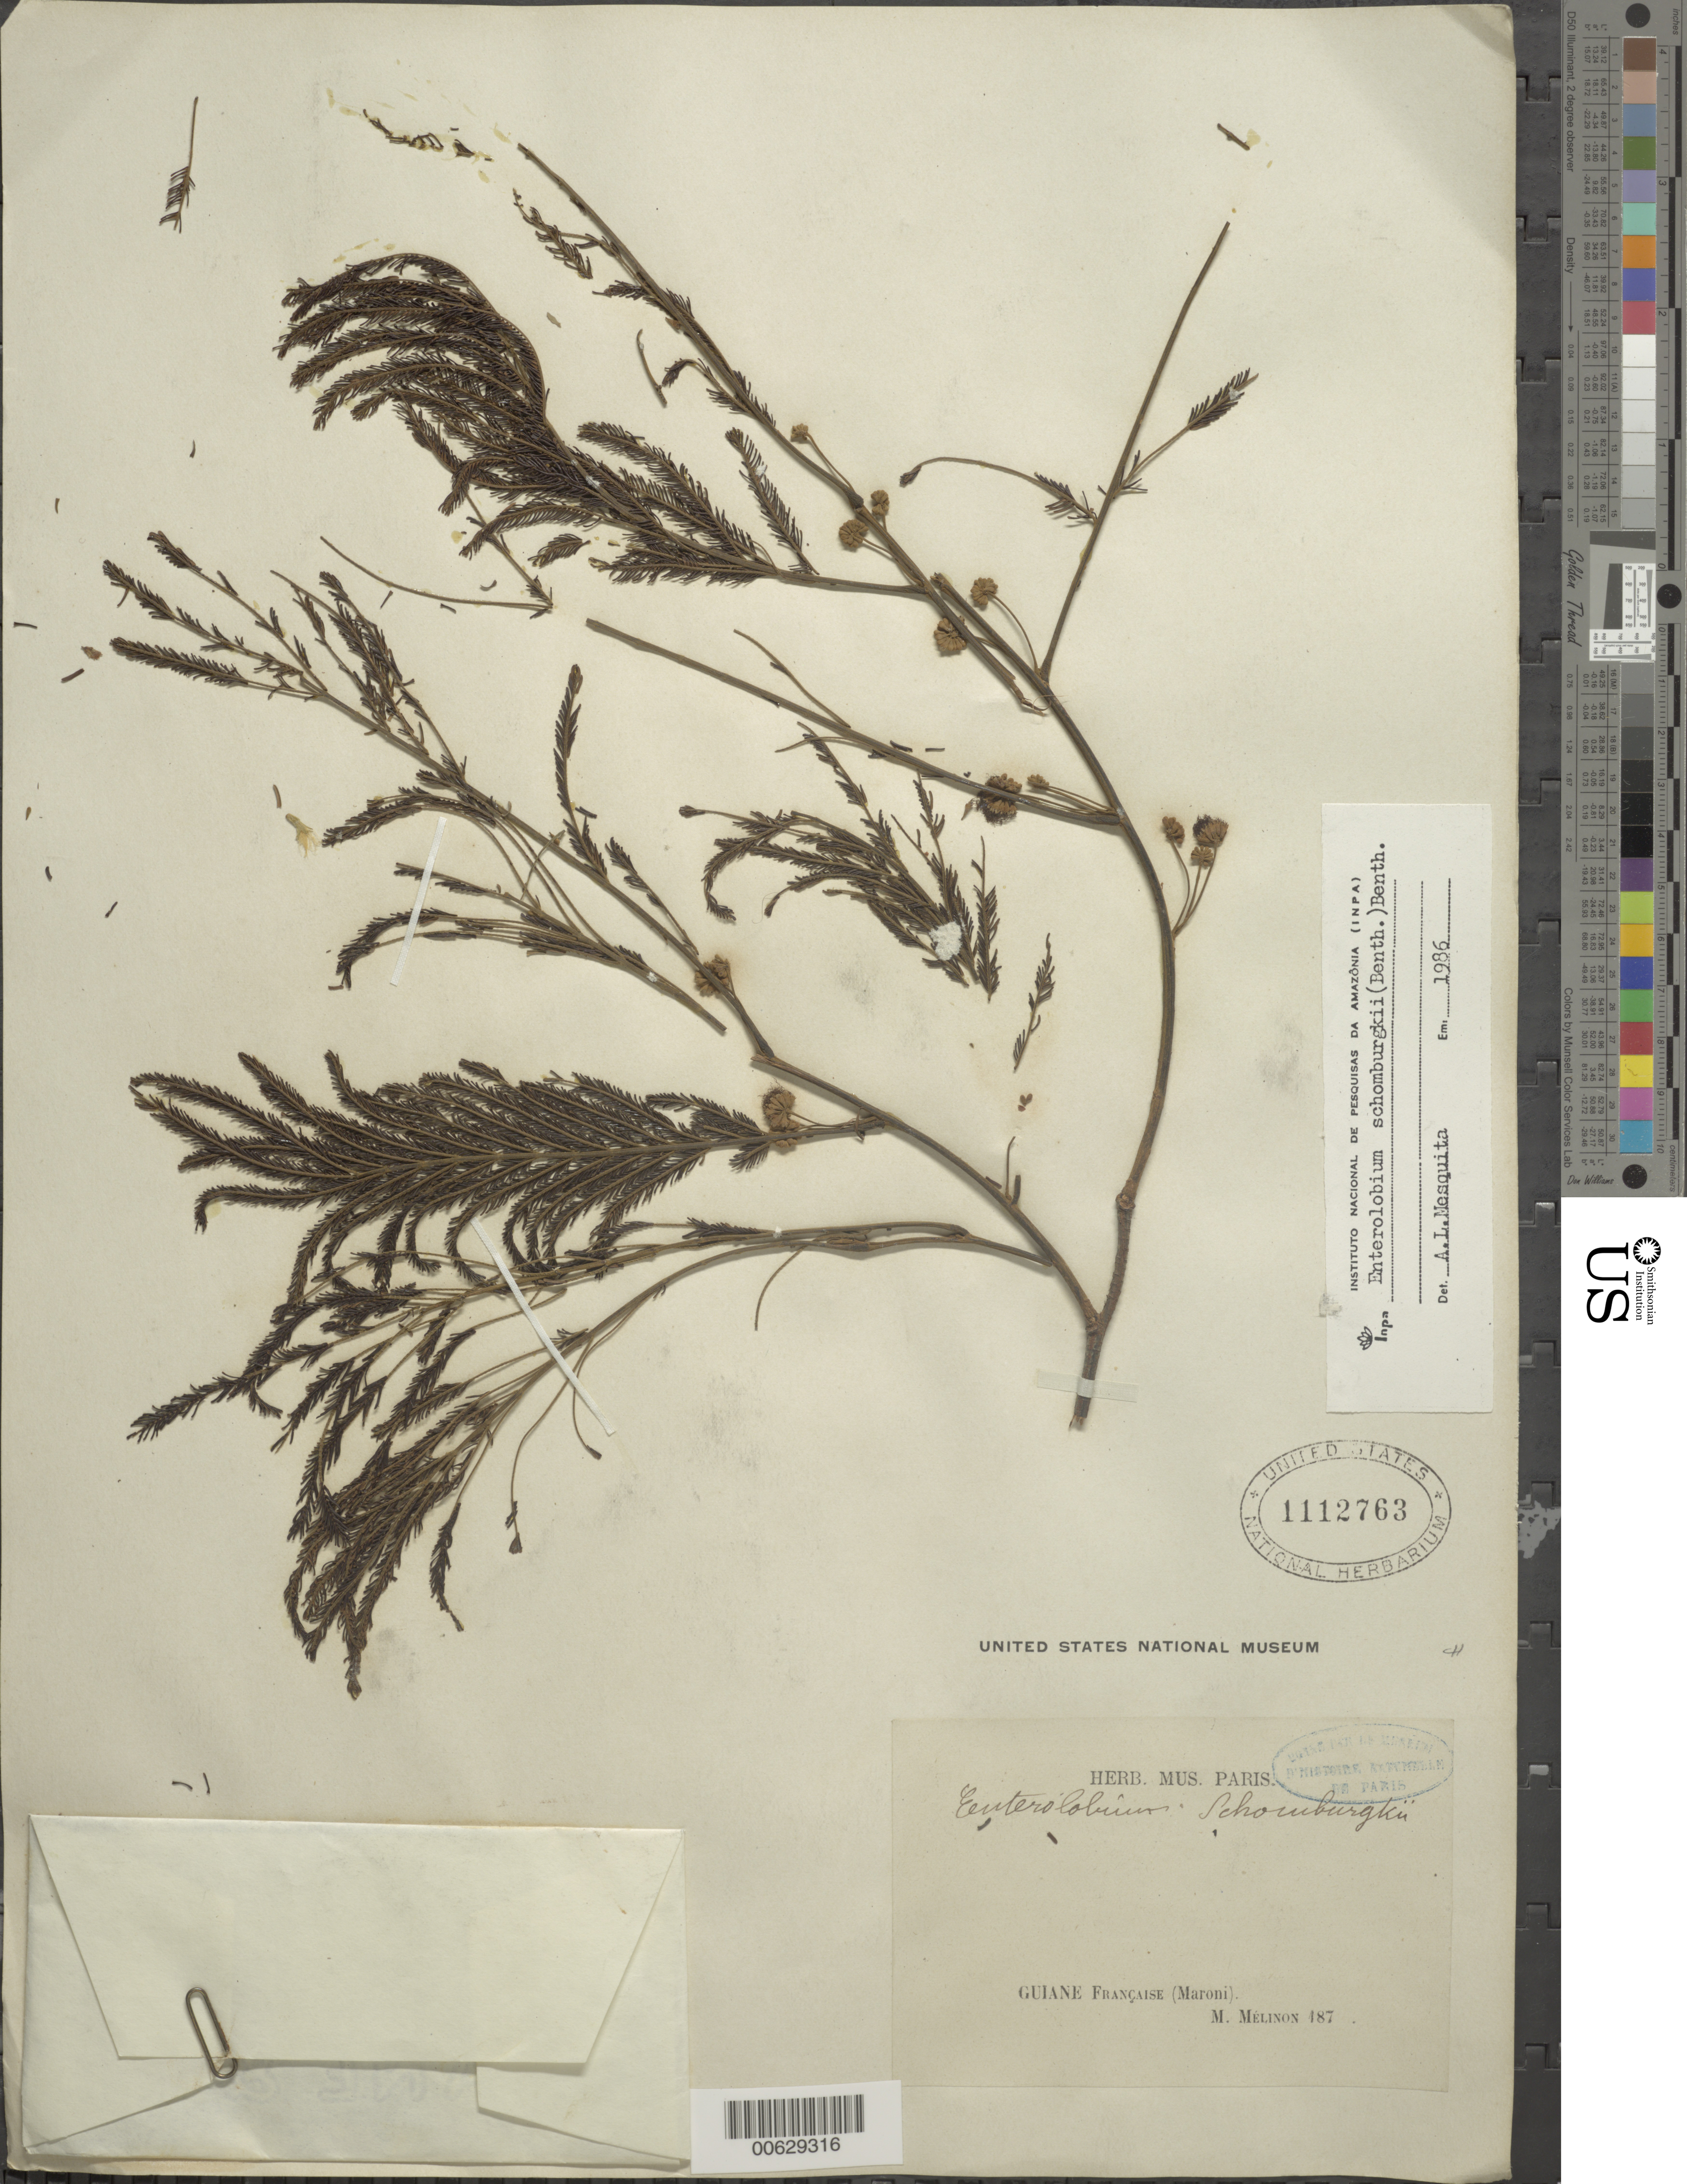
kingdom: Plantae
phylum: Tracheophyta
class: Magnoliopsida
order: Fabales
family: Fabaceae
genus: Robrichia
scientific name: Robrichia schomburgkii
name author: (Benth.) A.R.M. Luz & E.R. Souza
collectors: E. Mélinon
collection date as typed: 187-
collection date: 1870/1879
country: French Guiana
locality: Maroni R.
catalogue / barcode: US 1112763